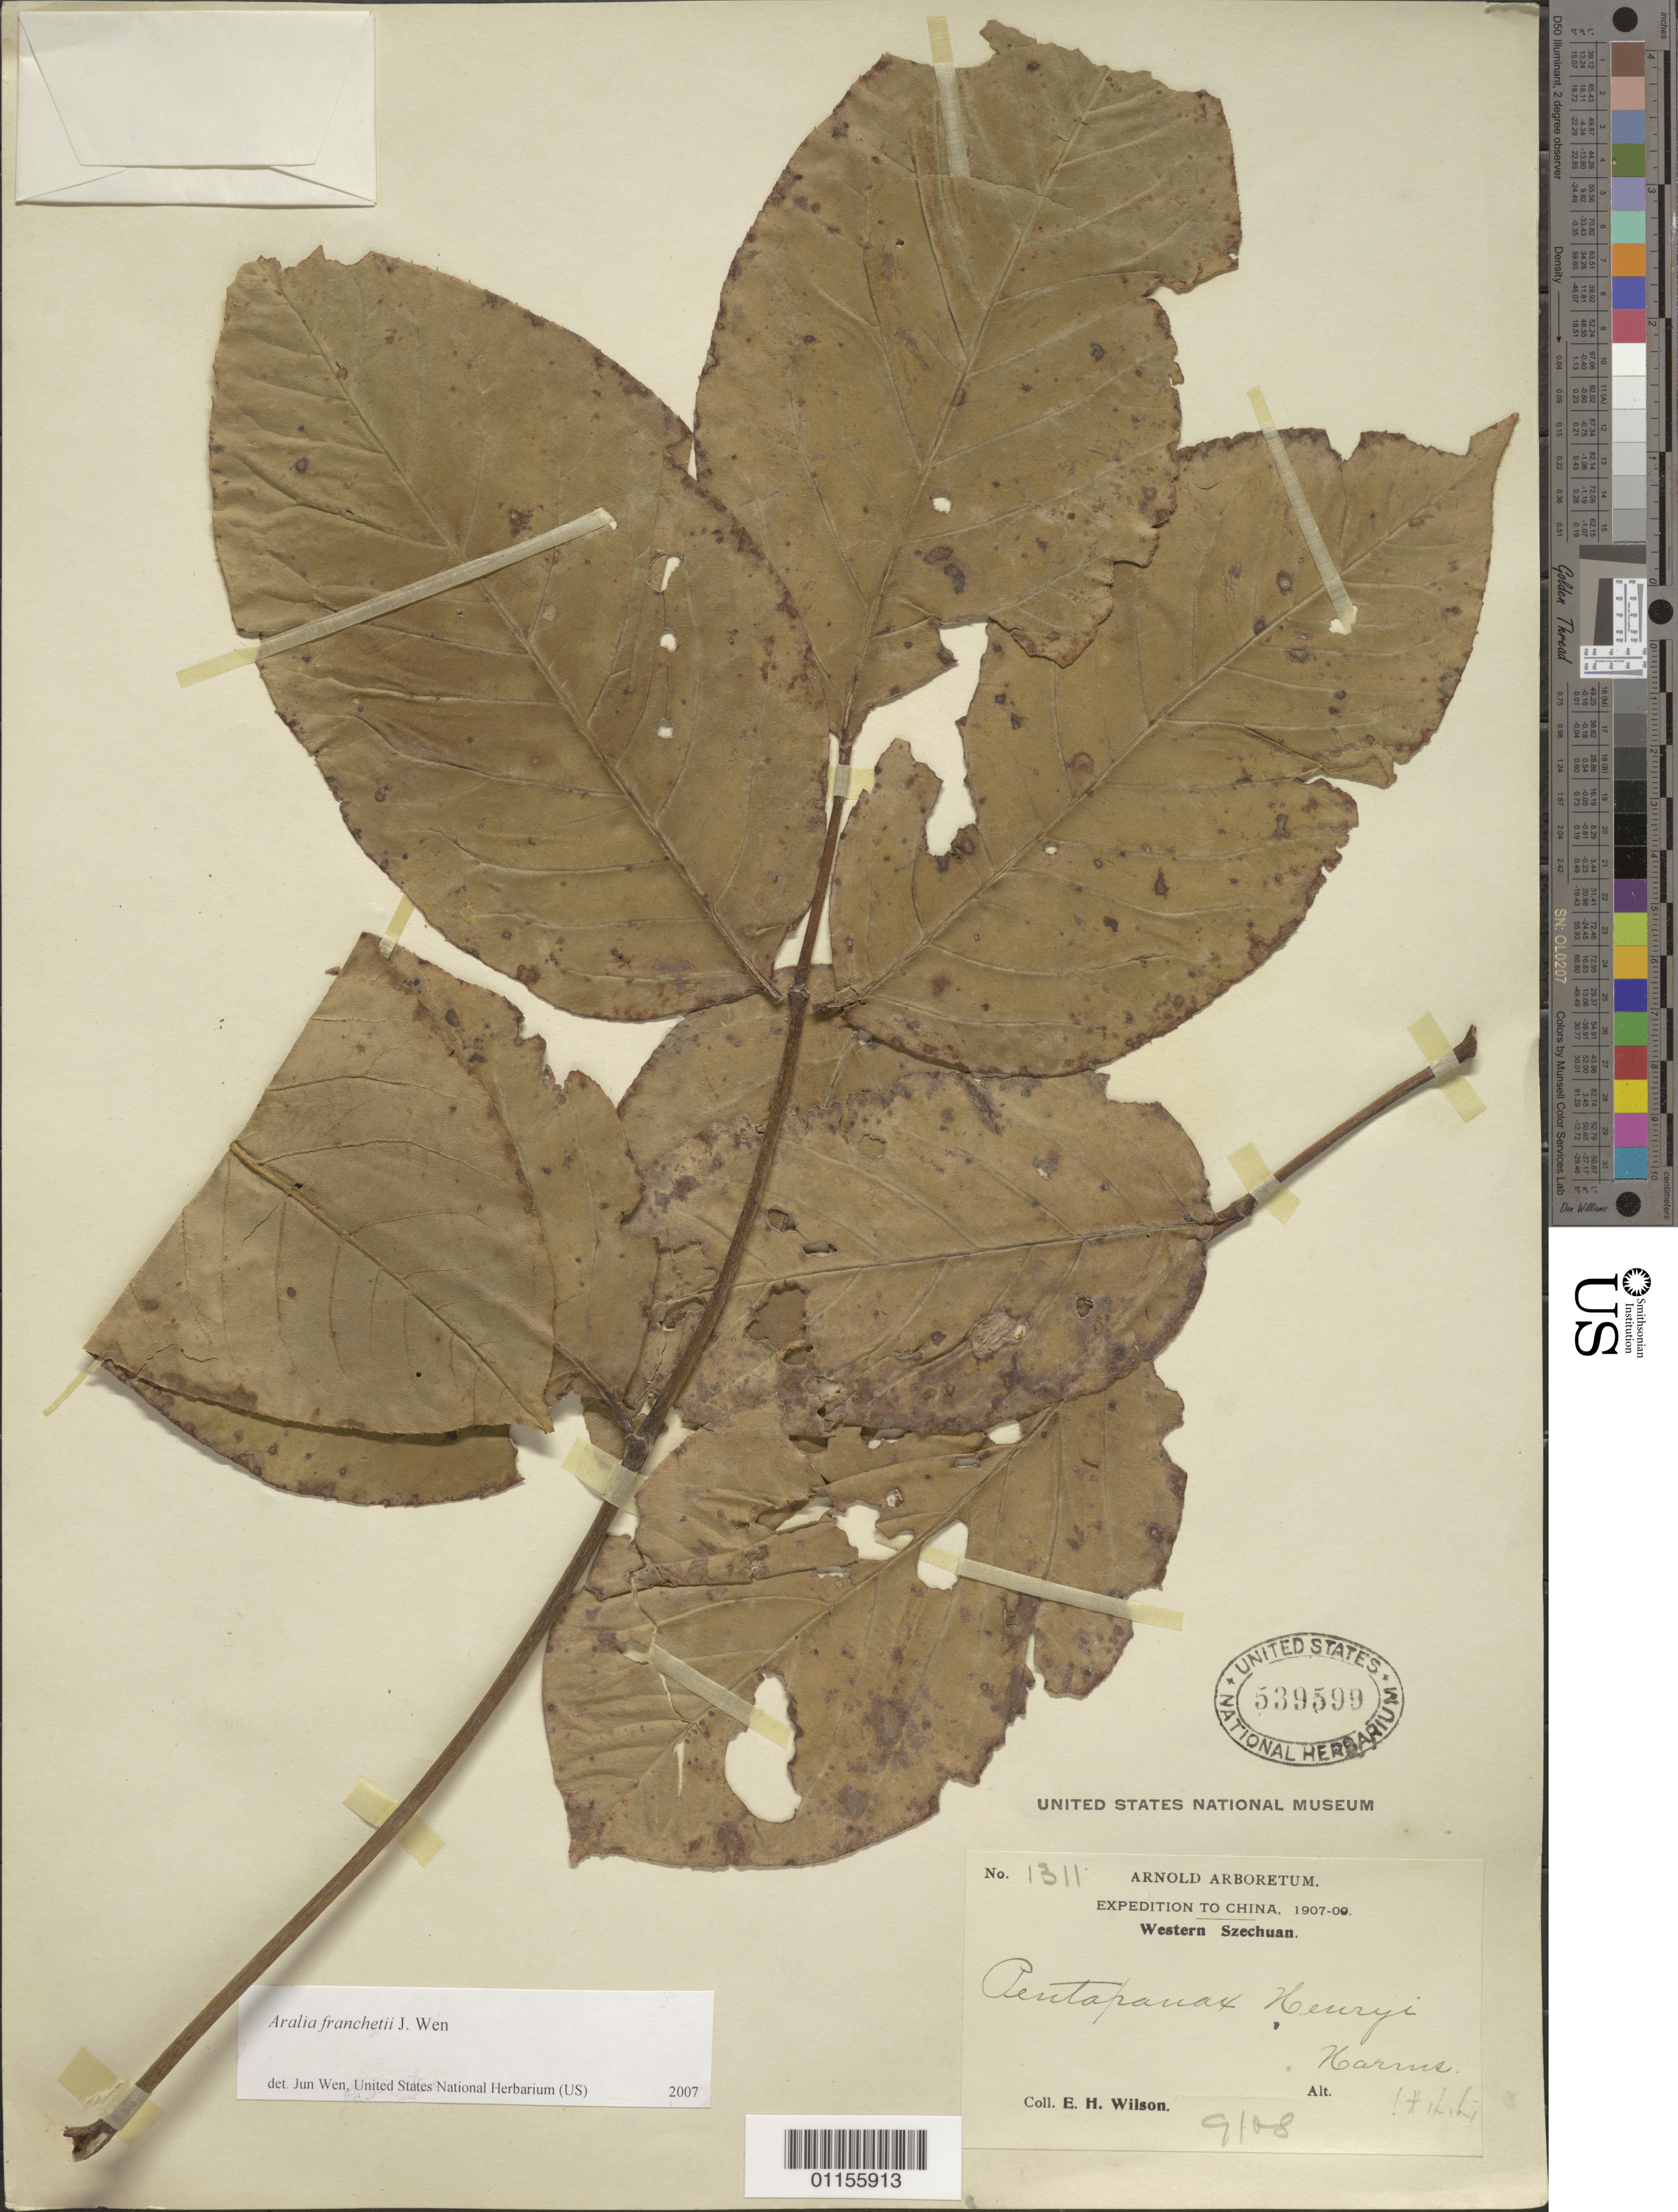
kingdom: Plantae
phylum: Tracheophyta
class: Magnoliopsida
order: Apiales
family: Araliaceae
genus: Aralia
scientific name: Aralia franchetii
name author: J. Wen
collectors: E. H. Wilson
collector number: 1311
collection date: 1908-09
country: China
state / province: Sichuan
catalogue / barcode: US 539599